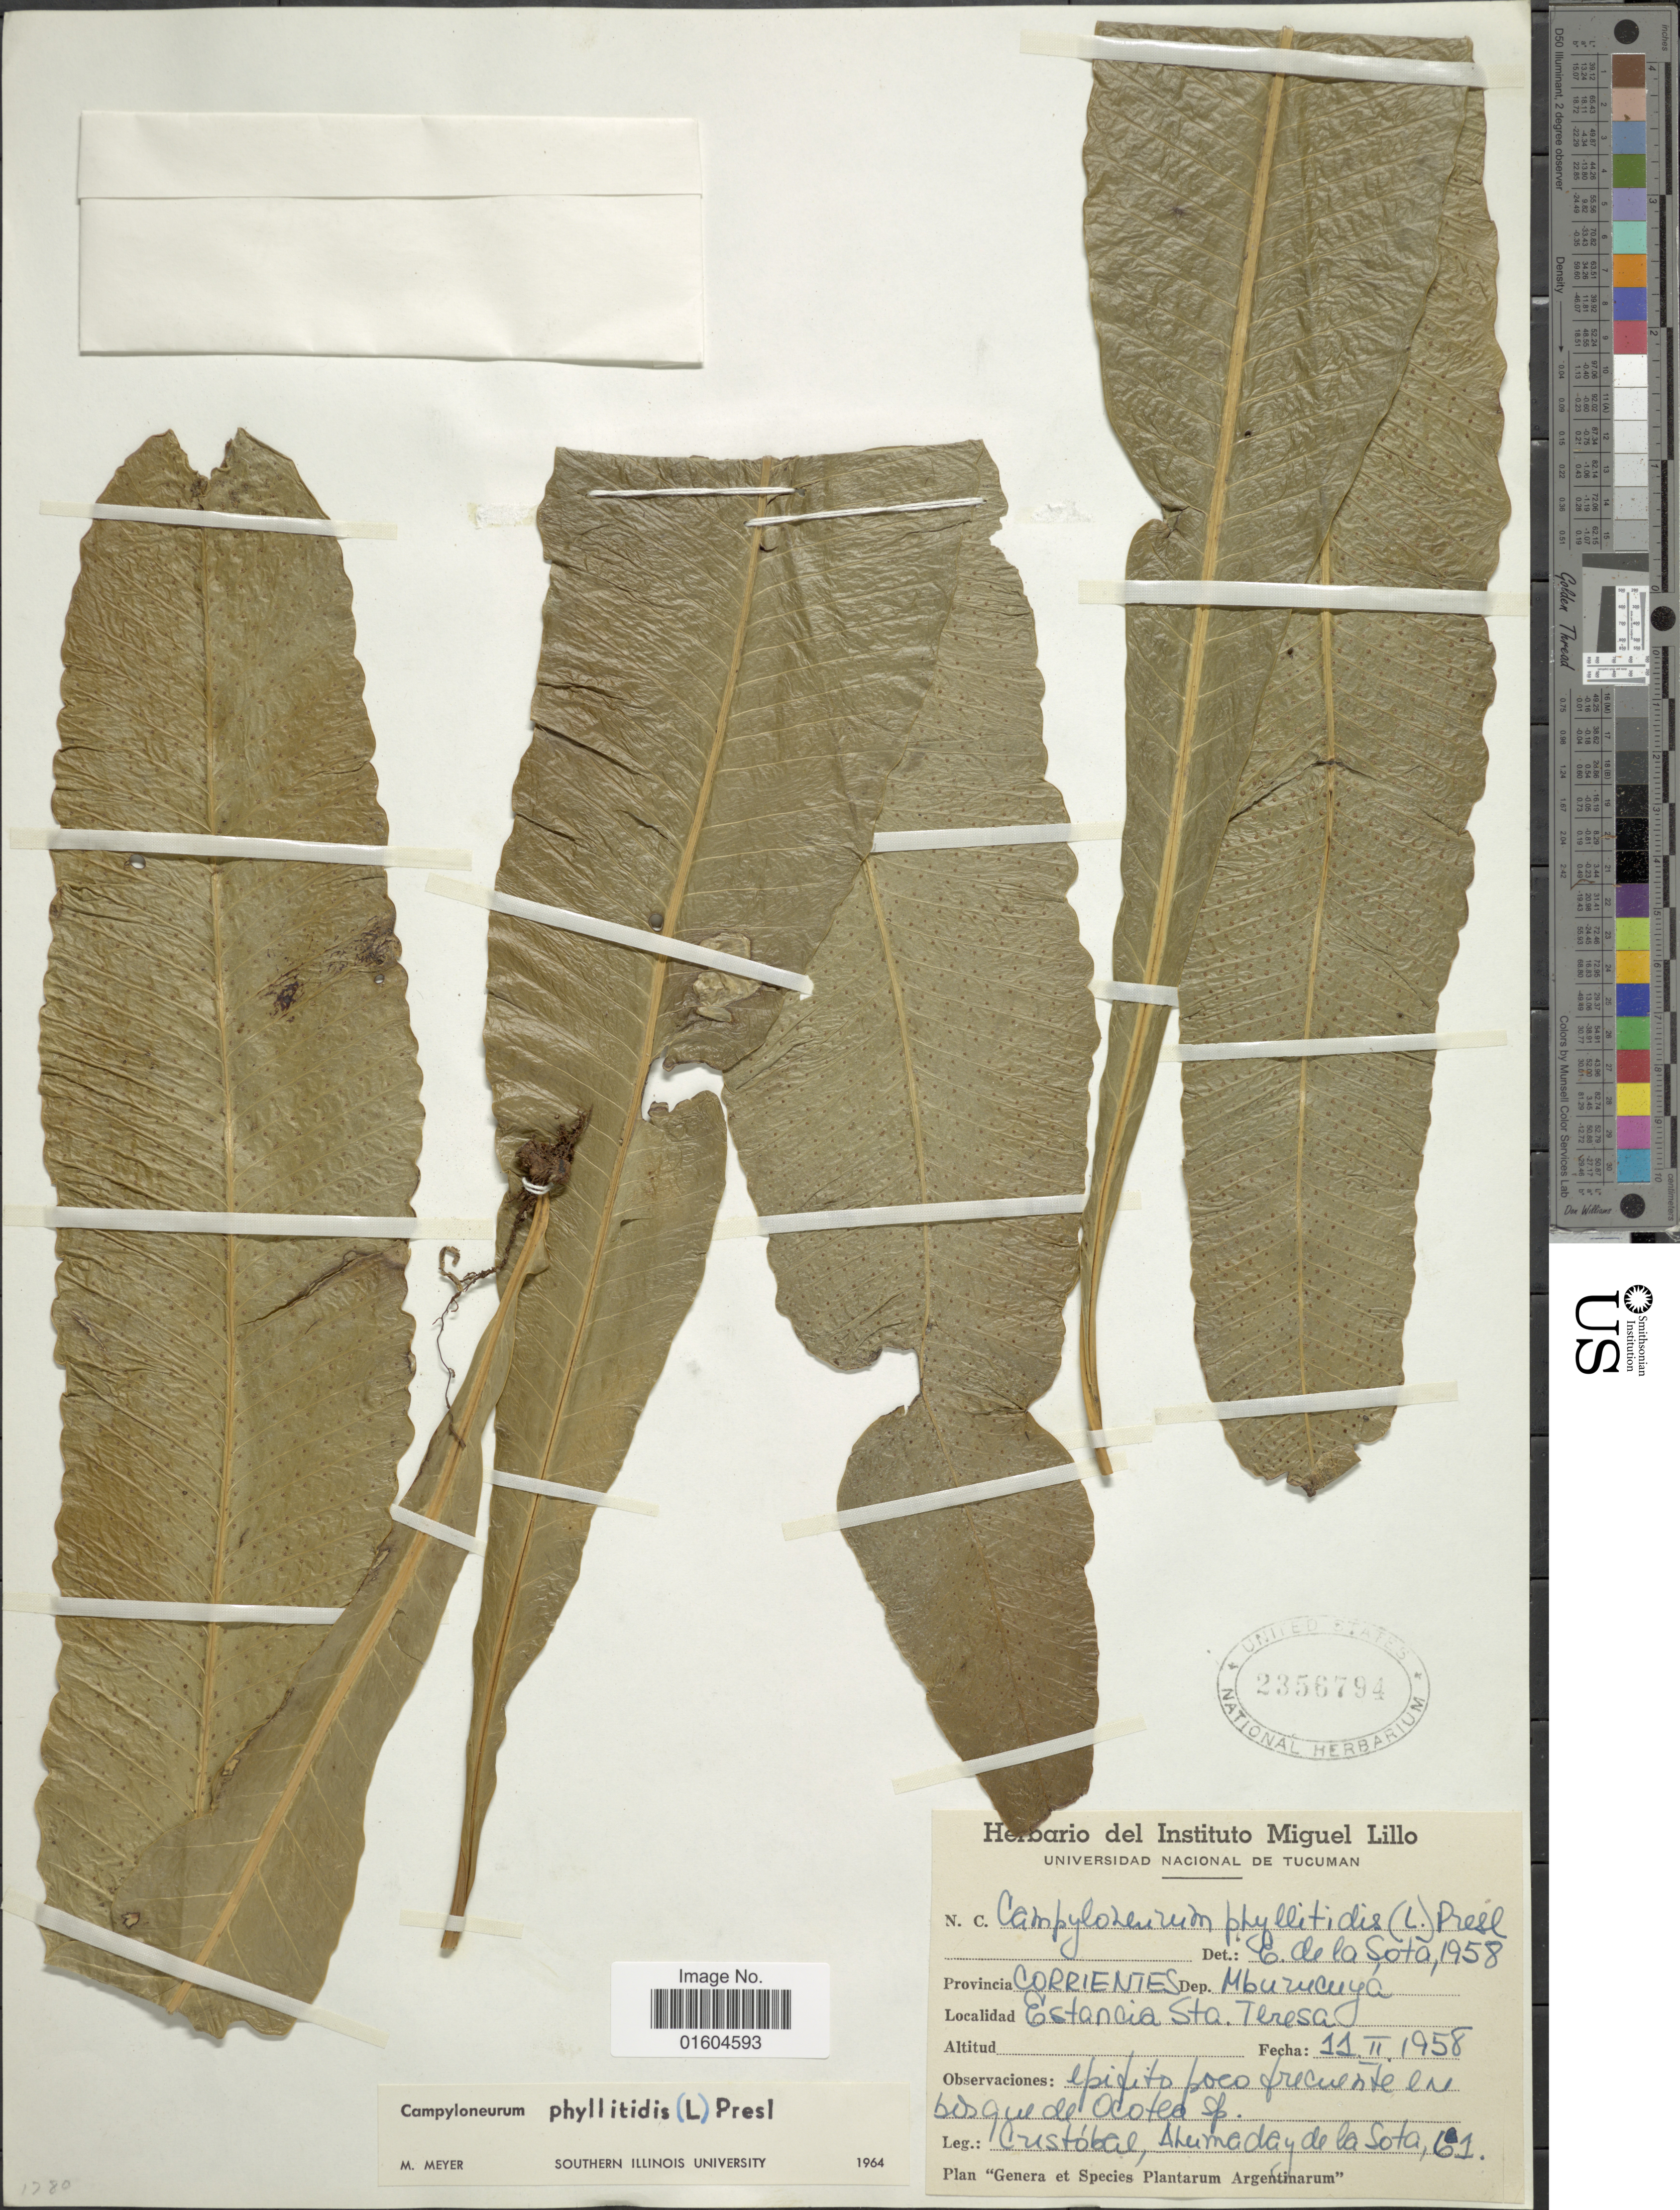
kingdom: Plantae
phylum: Tracheophyta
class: Polypodiopsida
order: Polypodiales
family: Polypodiaceae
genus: Campyloneurum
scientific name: Campyloneurum major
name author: (Hieron. ex Hicken) Lellinger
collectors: -. Cristobal, -- Ahumada & de la Sota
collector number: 61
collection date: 1958-02-11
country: Argentina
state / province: Corrientes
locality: Provincia Corrientes, Dep Mburucuya, Estancia Sta. Teresa.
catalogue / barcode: US 2356794